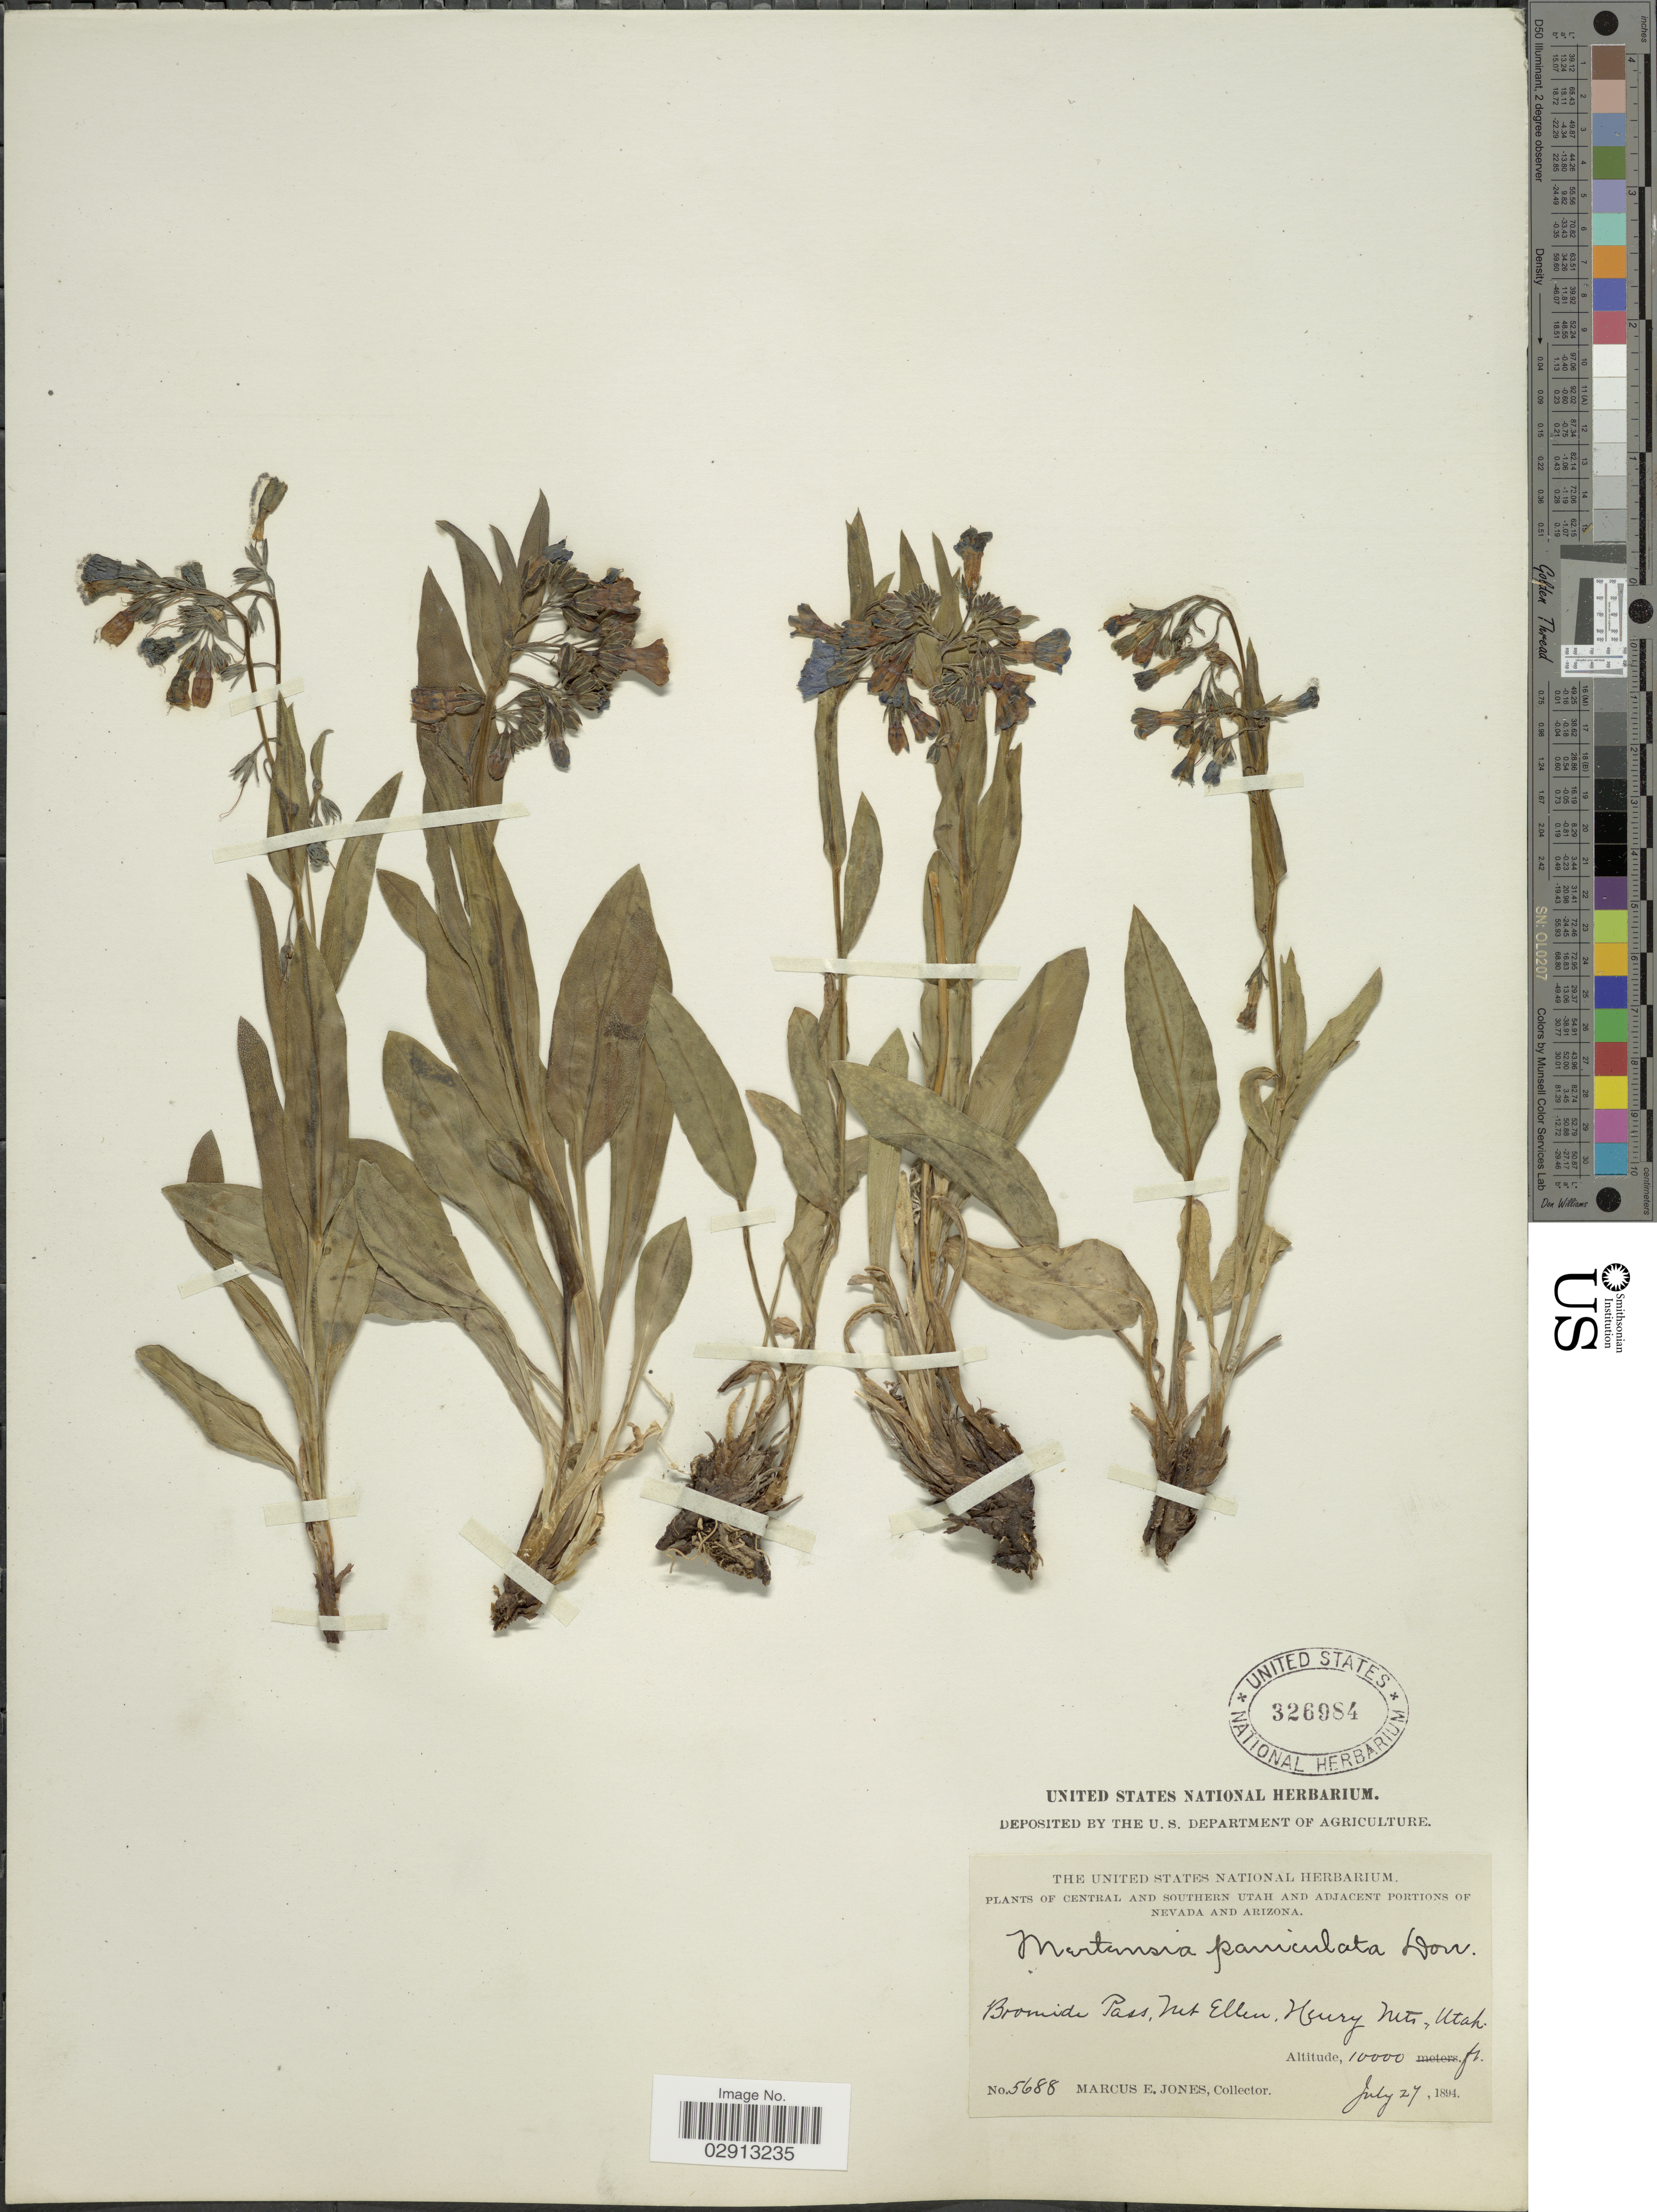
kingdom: Plantae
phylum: Tracheophyta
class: Magnoliopsida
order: Boraginales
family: Boraginaceae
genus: Mertensia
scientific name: Mertensia viridis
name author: (A. Nelson) A. Nelson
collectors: M. E. Jones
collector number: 5688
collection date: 1894-07-27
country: United States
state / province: Utah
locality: Central and Southern Utah. Bromide Pass, Mt. Ellen, Henry Mts.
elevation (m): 3048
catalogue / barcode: US 326984